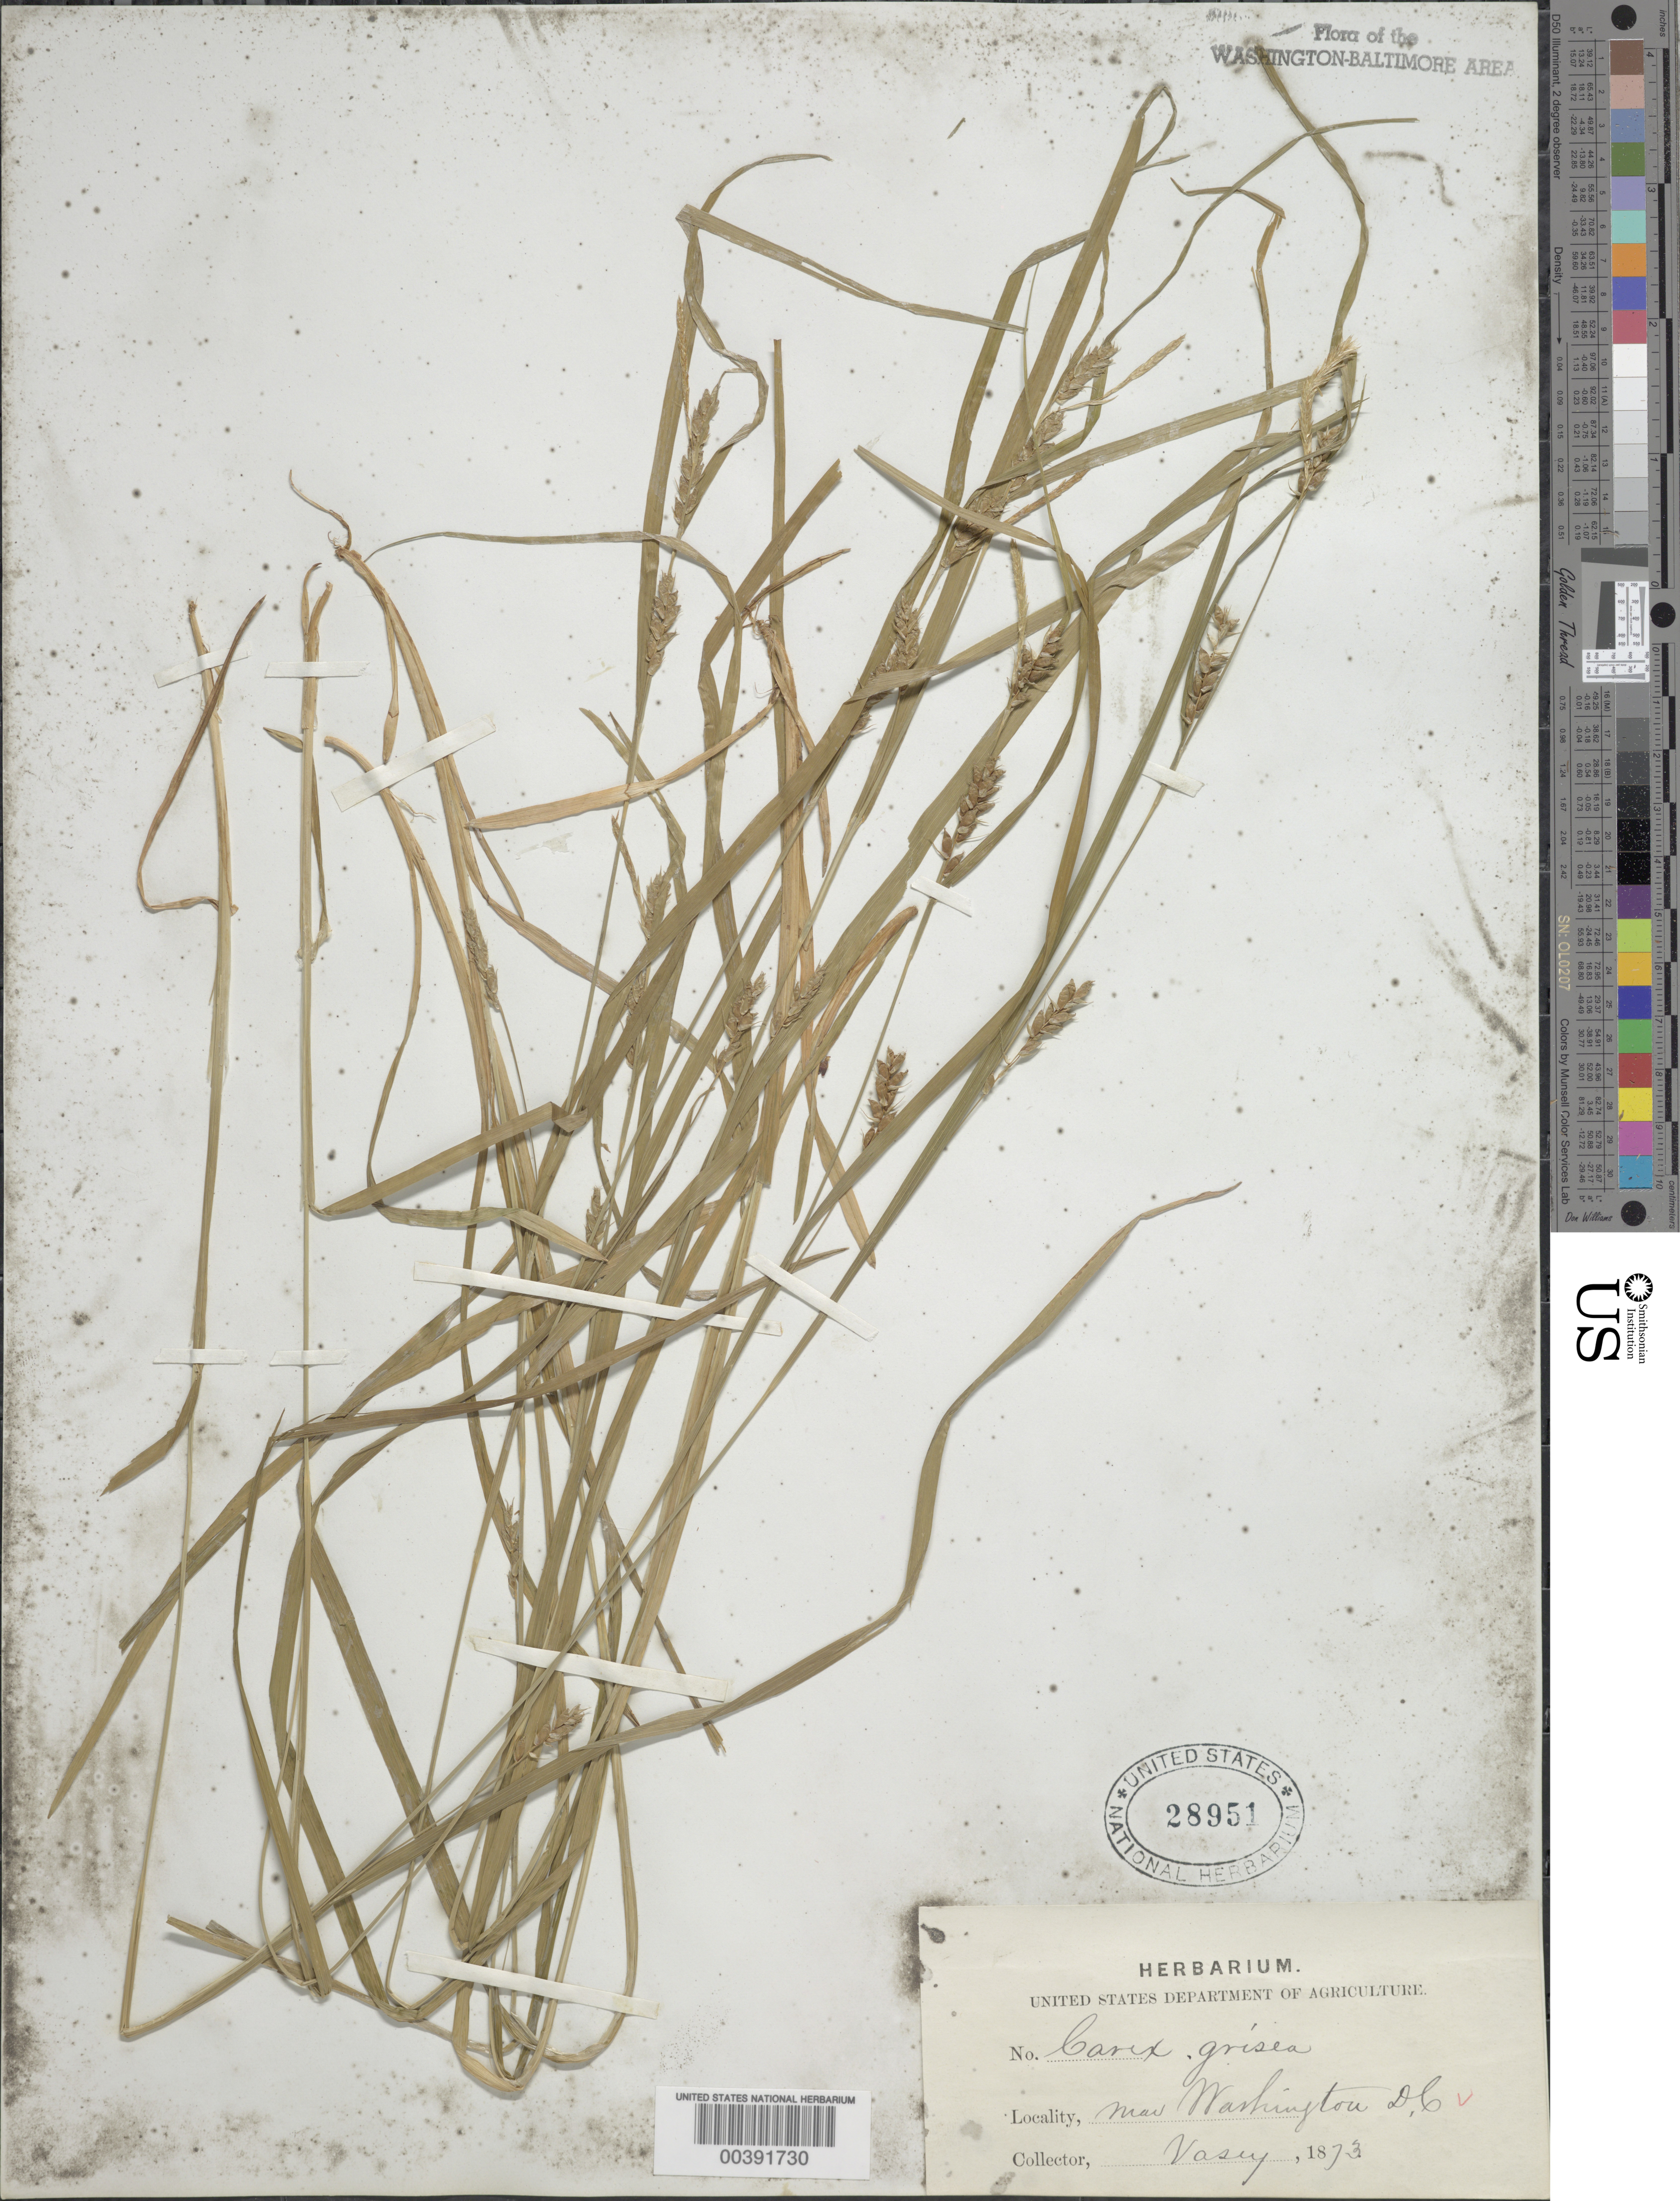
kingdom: Plantae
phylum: Tracheophyta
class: Liliopsida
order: Poales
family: Cyperaceae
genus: Carex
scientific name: Carex grisea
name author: Wahlenb.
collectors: G. Vasey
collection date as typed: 1873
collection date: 1873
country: United States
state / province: District of Columbia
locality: DC vicinity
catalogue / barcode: US 28951